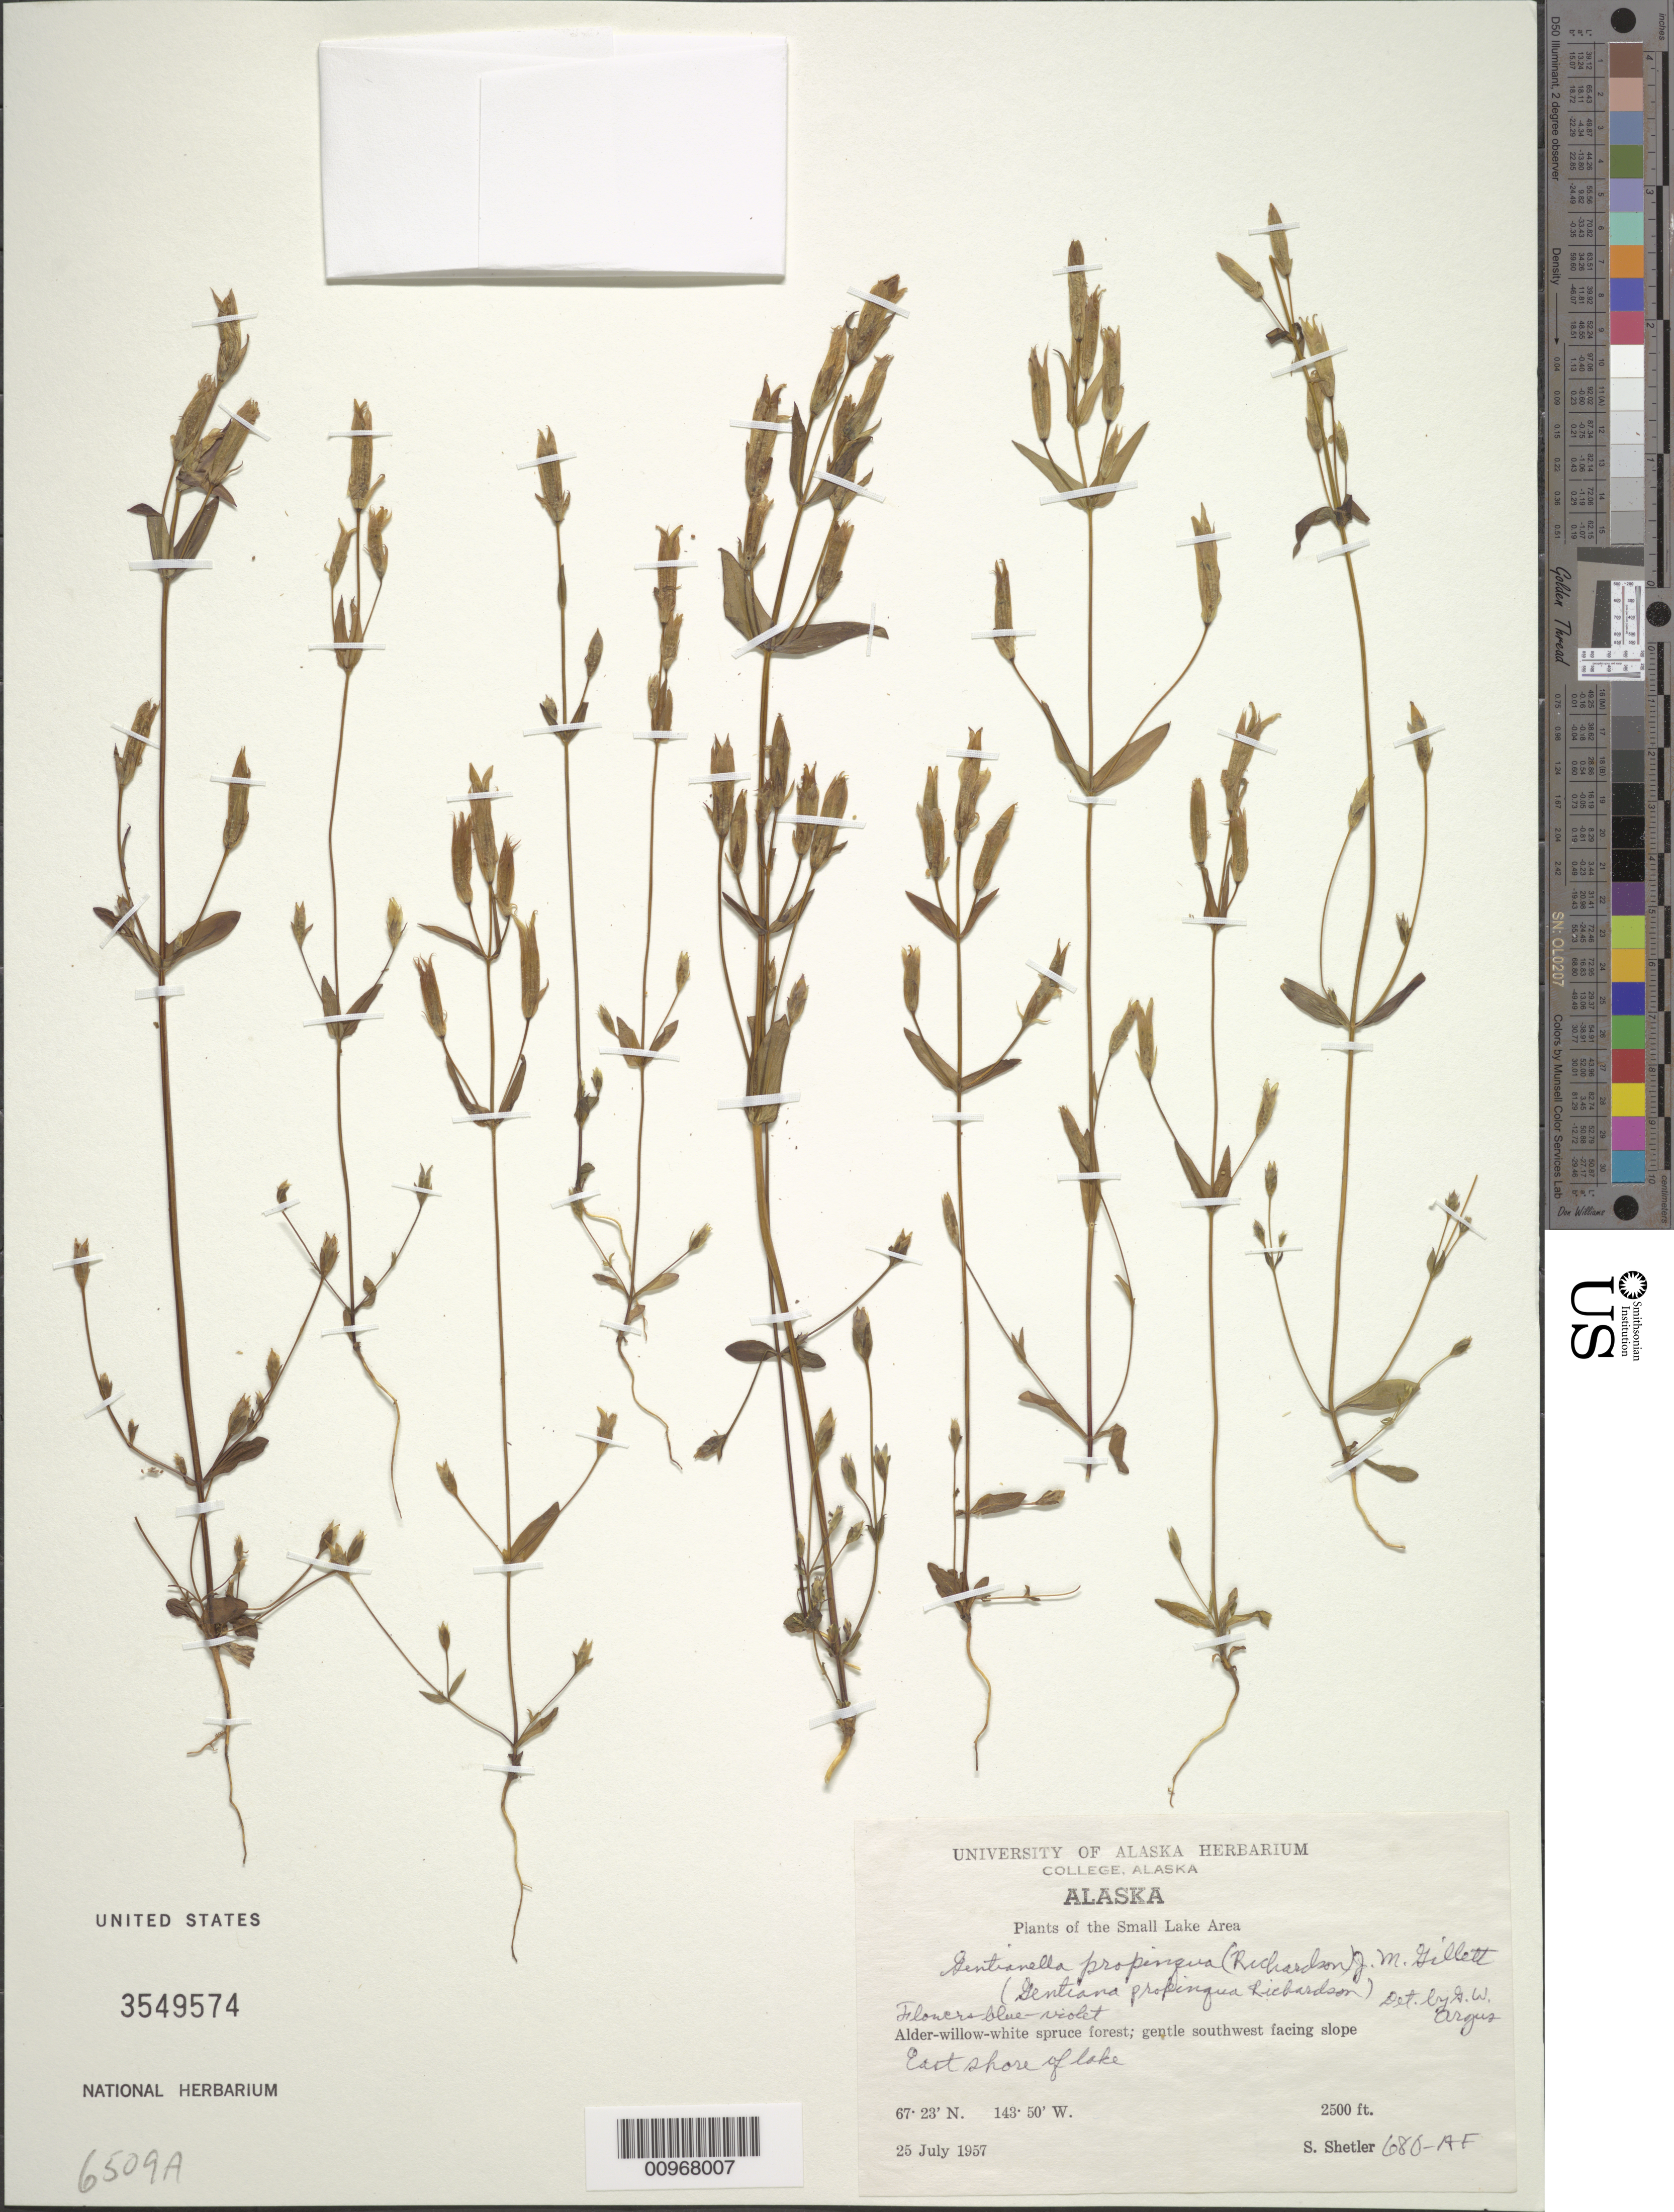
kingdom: Plantae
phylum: Tracheophyta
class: Magnoliopsida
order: Gentianales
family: Gentianaceae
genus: Gentianella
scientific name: Gentianella propinqua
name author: (Richardson) J.M. Gillett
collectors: S. Shetler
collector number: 680-AF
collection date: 1957-07-25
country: United States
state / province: Alaska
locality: Small Lake Area, gentle southwest facing slope. East shore of lake.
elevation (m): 762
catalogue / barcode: US 3549574